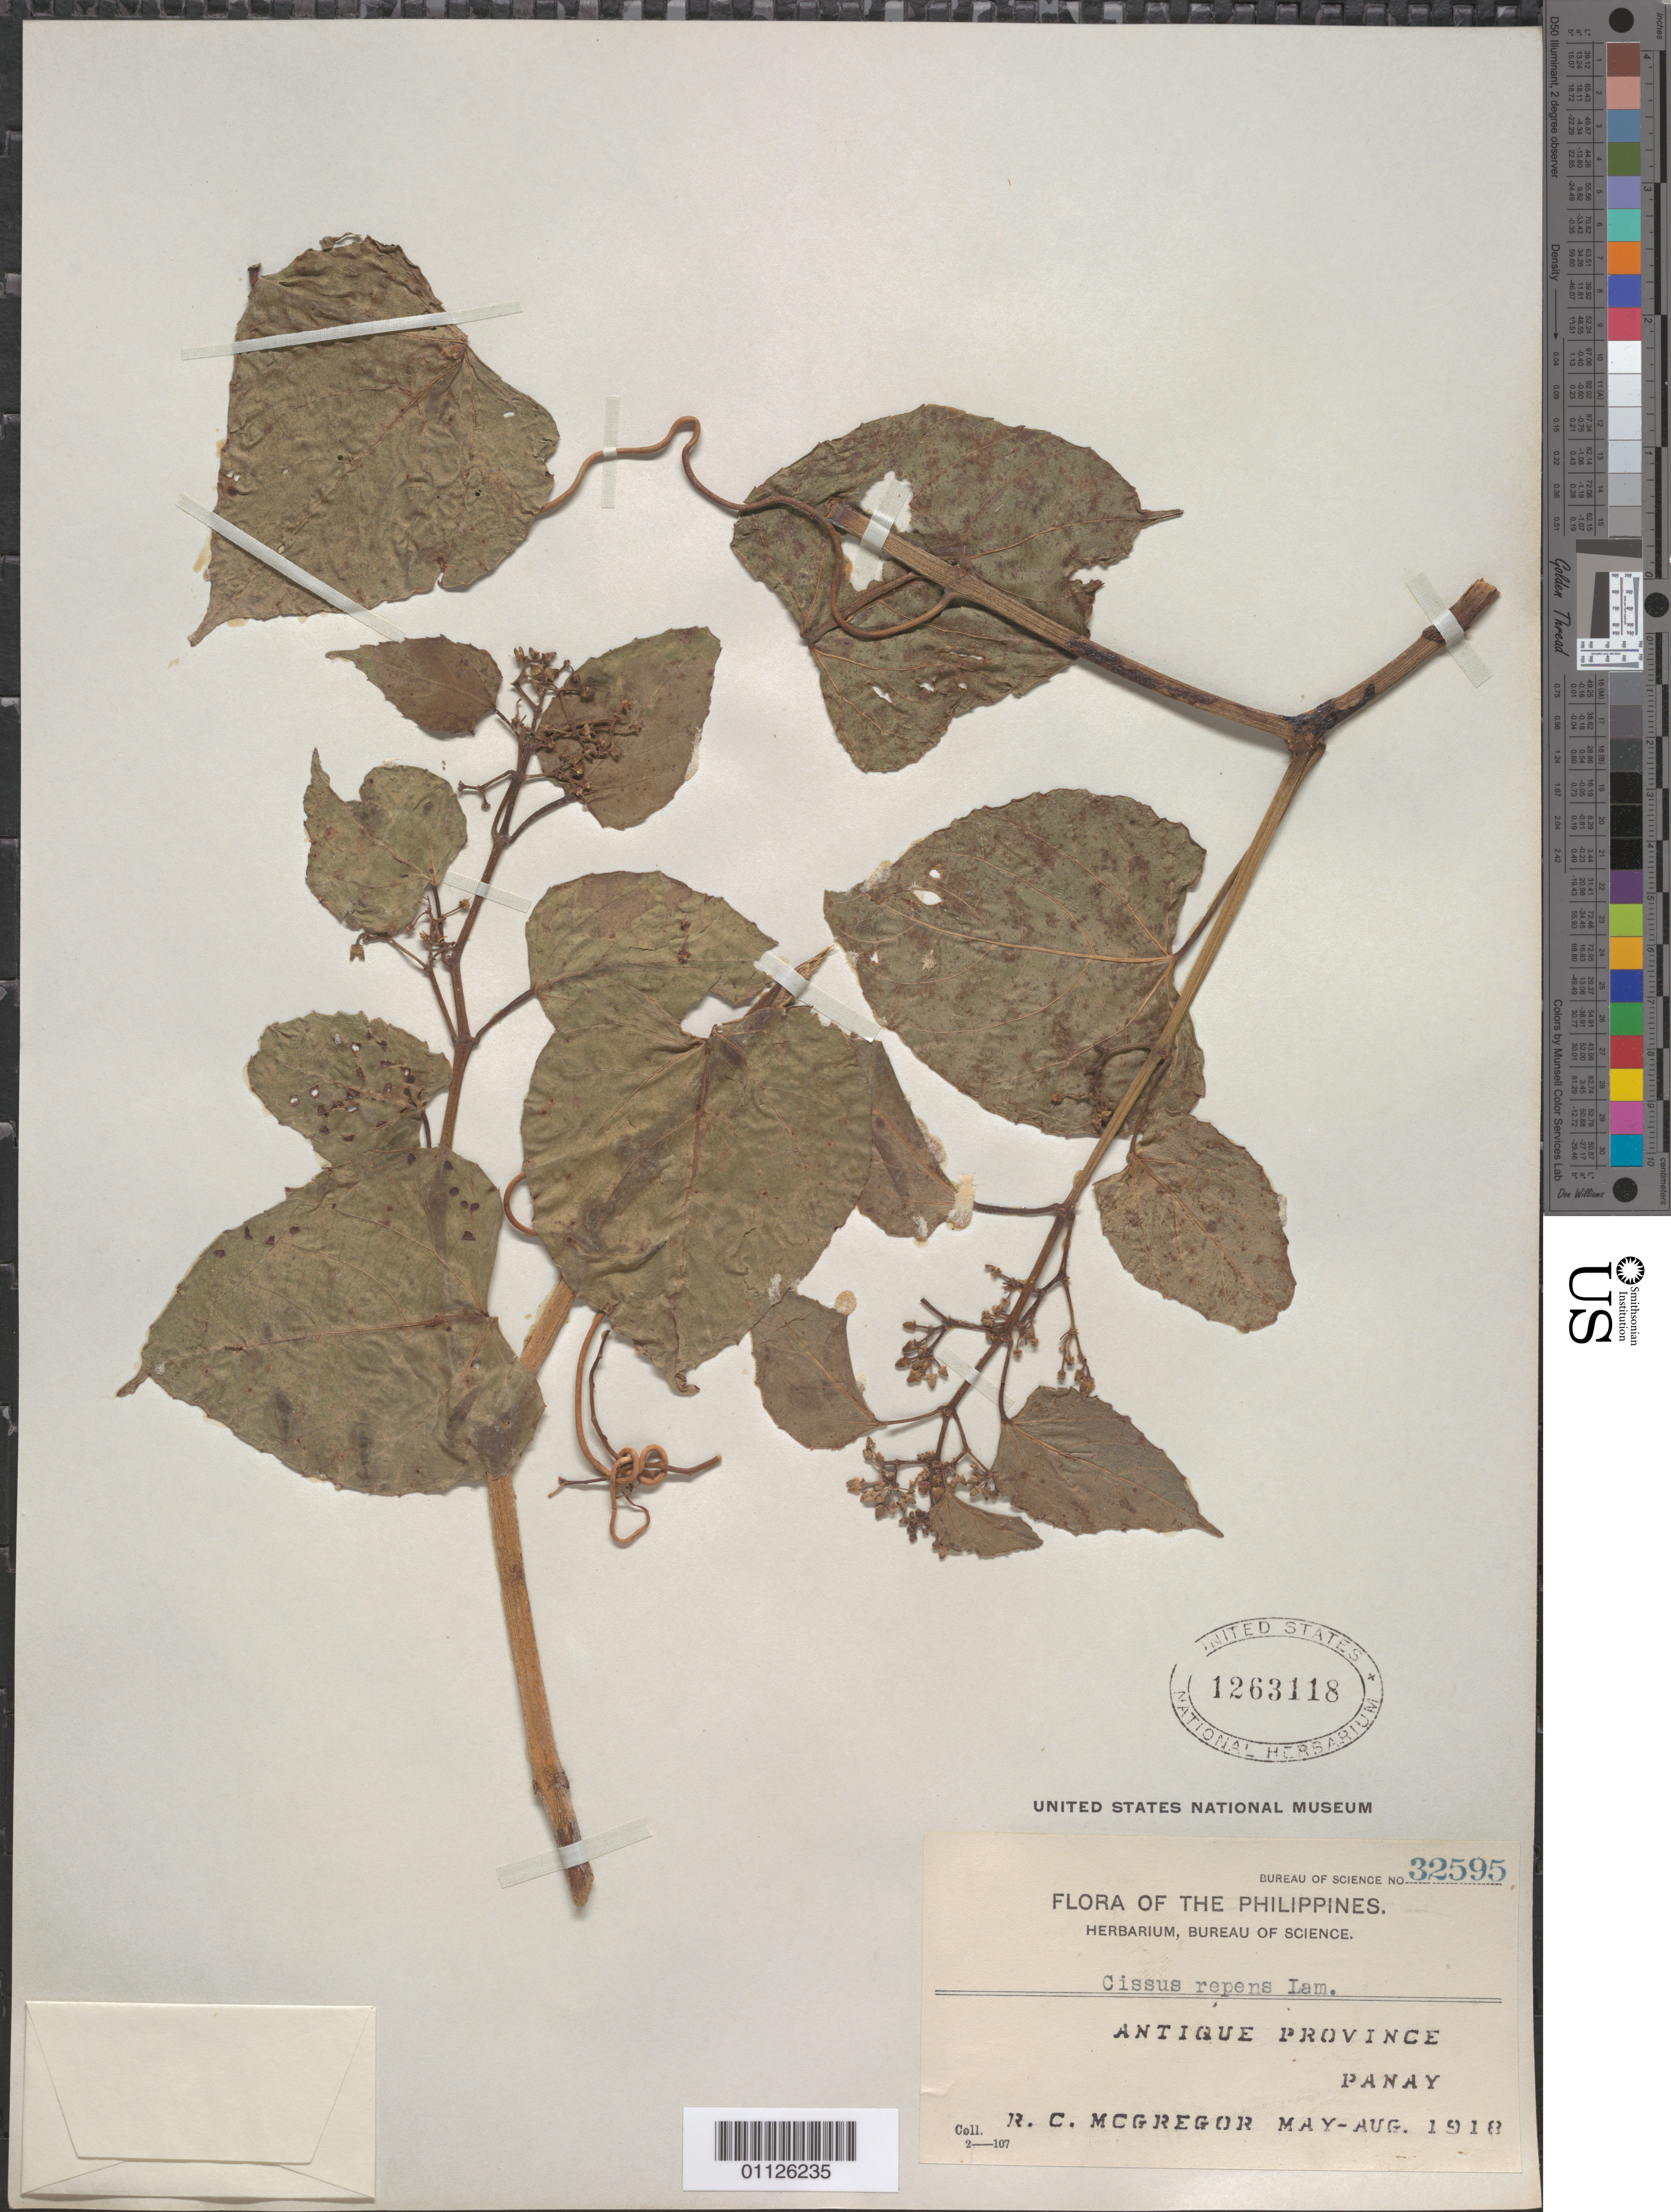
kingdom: Plantae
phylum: Tracheophyta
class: Magnoliopsida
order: Vitales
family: Vitaceae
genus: Cissus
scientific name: Cissus repens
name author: Lam.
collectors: R. C. McGregor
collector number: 32595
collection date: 1910-05/1910-08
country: Philippines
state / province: Western Visayas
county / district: Antique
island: Panay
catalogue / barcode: US 1263118